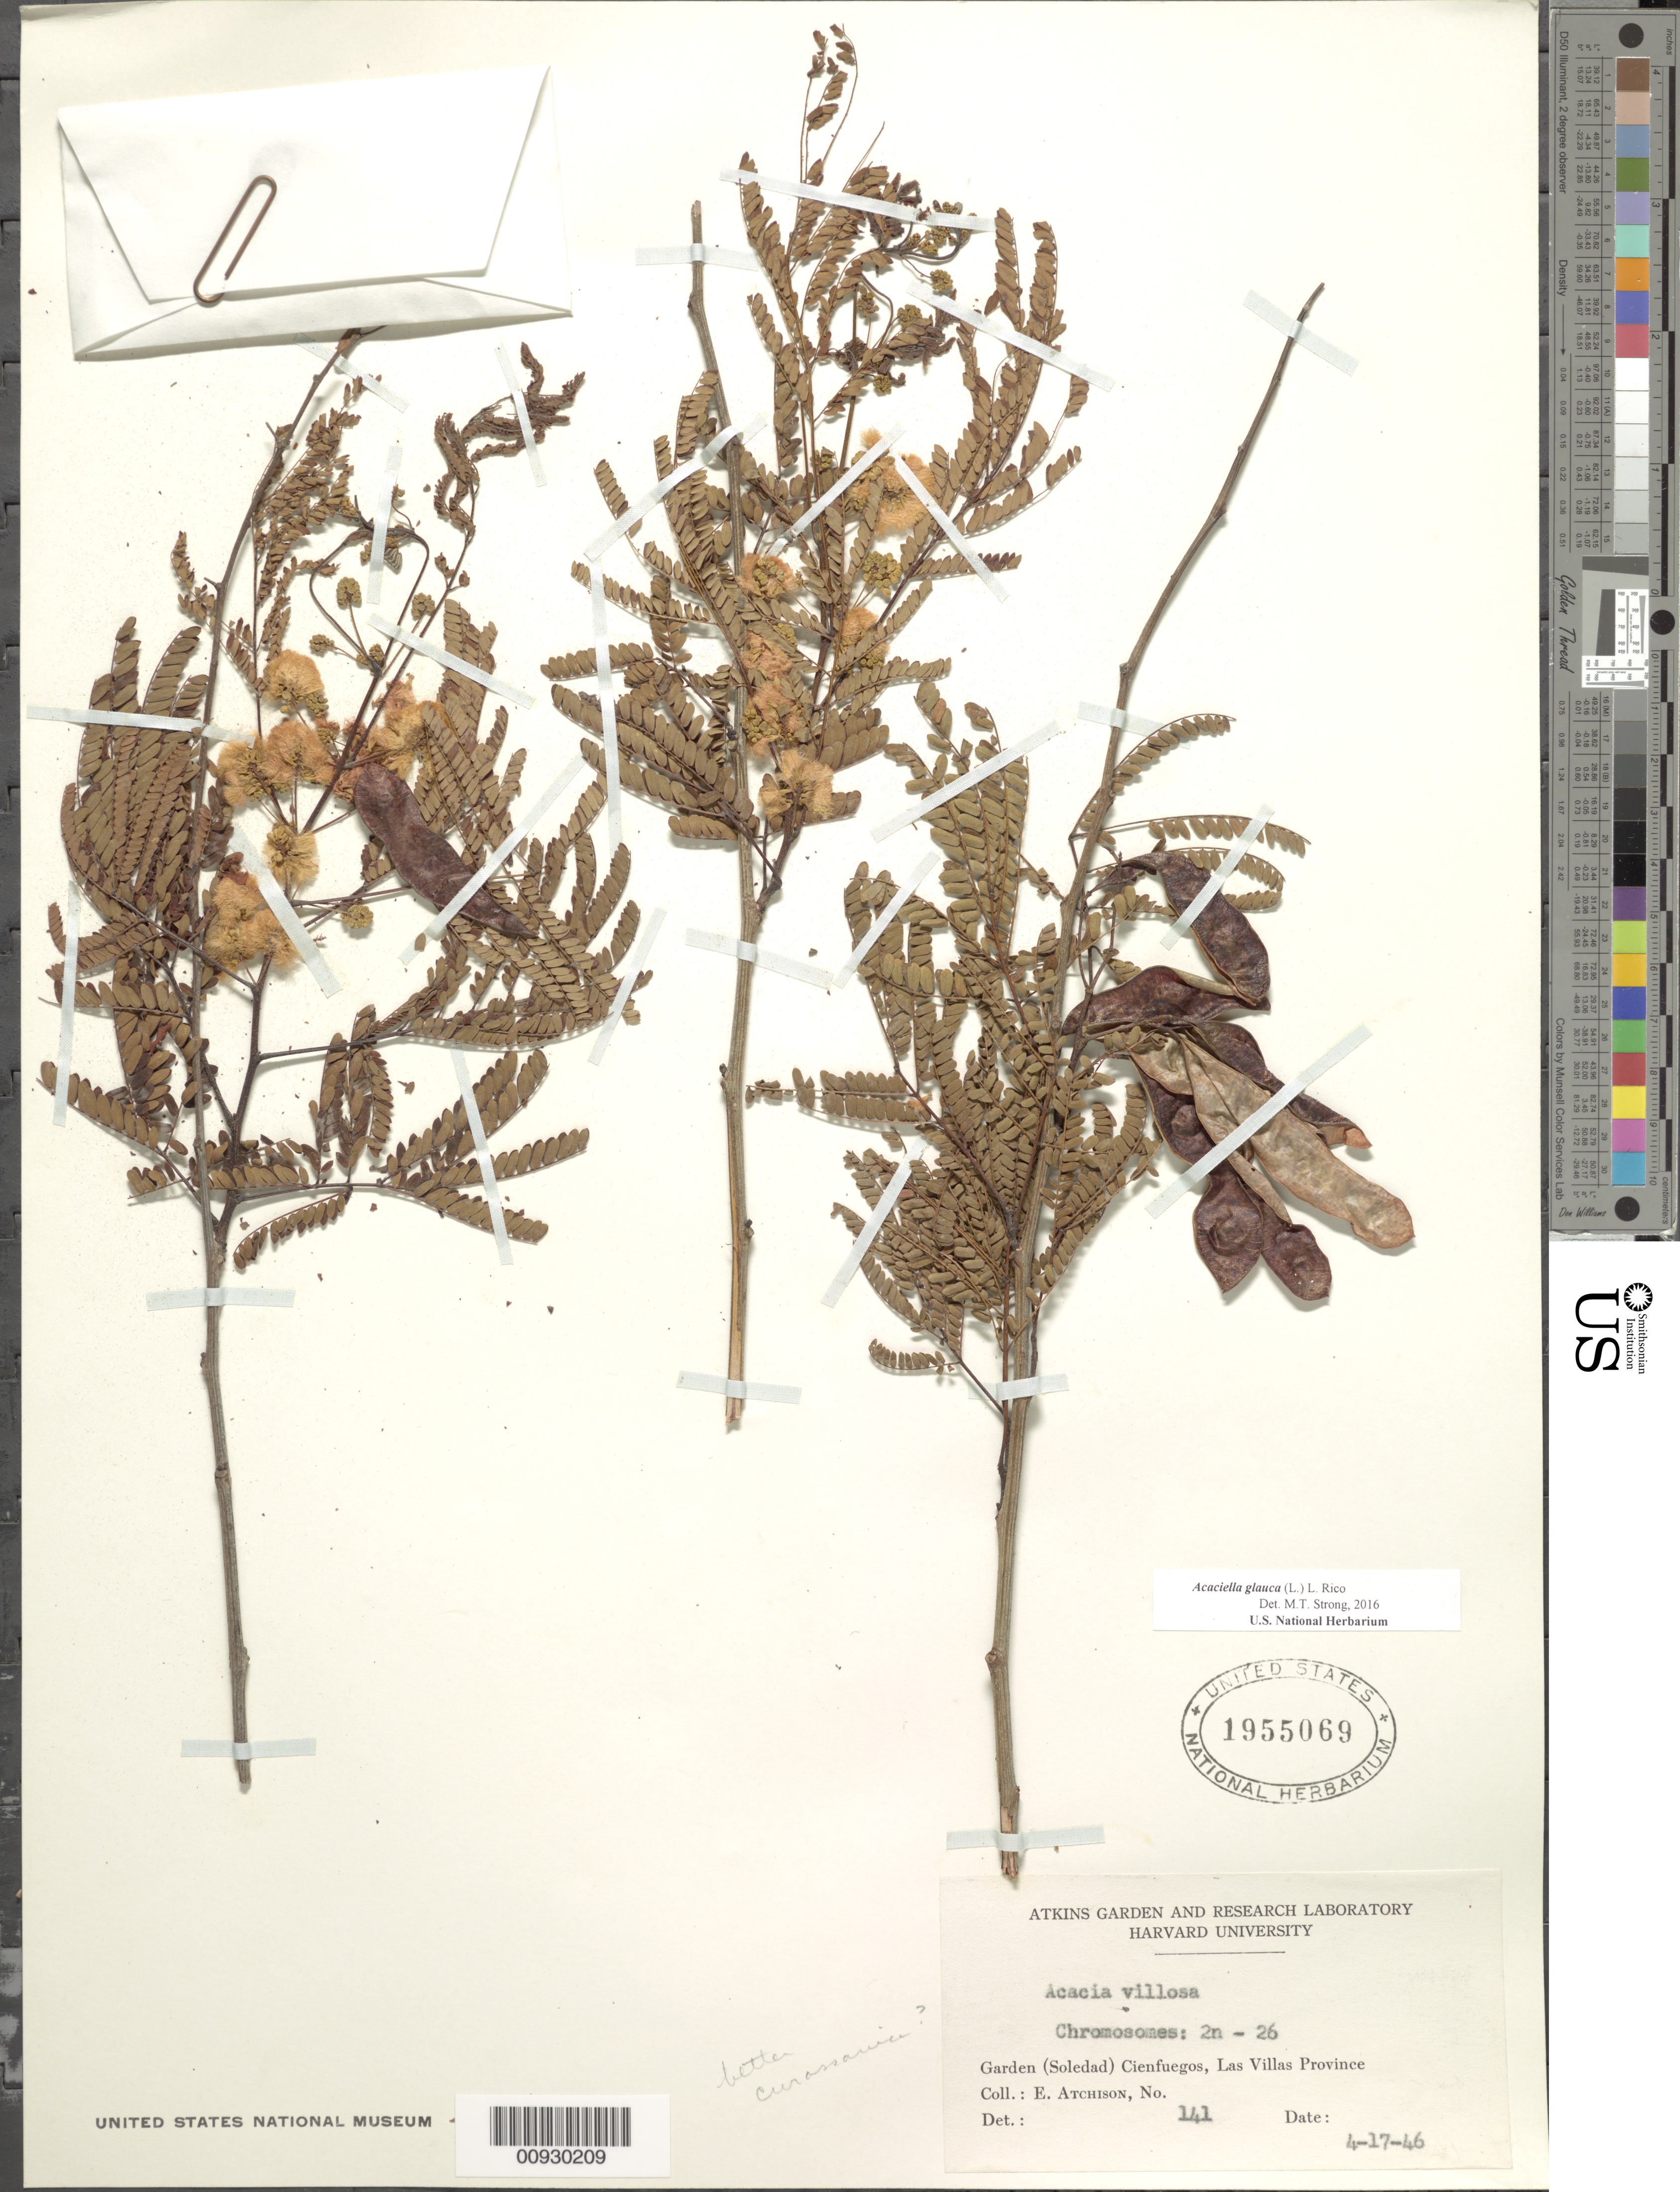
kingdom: Plantae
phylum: Tracheophyta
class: Magnoliopsida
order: Fabales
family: Fabaceae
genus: Acaciella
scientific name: Acaciella glauca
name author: (L.) L. Rico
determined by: Strong, M. T., (US), Smithsonian Institution - National Museum of Natural History (UNITED STATES)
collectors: E. Atchison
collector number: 141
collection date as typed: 17 Apr 1946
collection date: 1946-04-17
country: Cuba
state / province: Cienfuegos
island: Cuba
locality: Garden (Soledad), Cienfuegos, Las Villas Province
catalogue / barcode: US 1955069